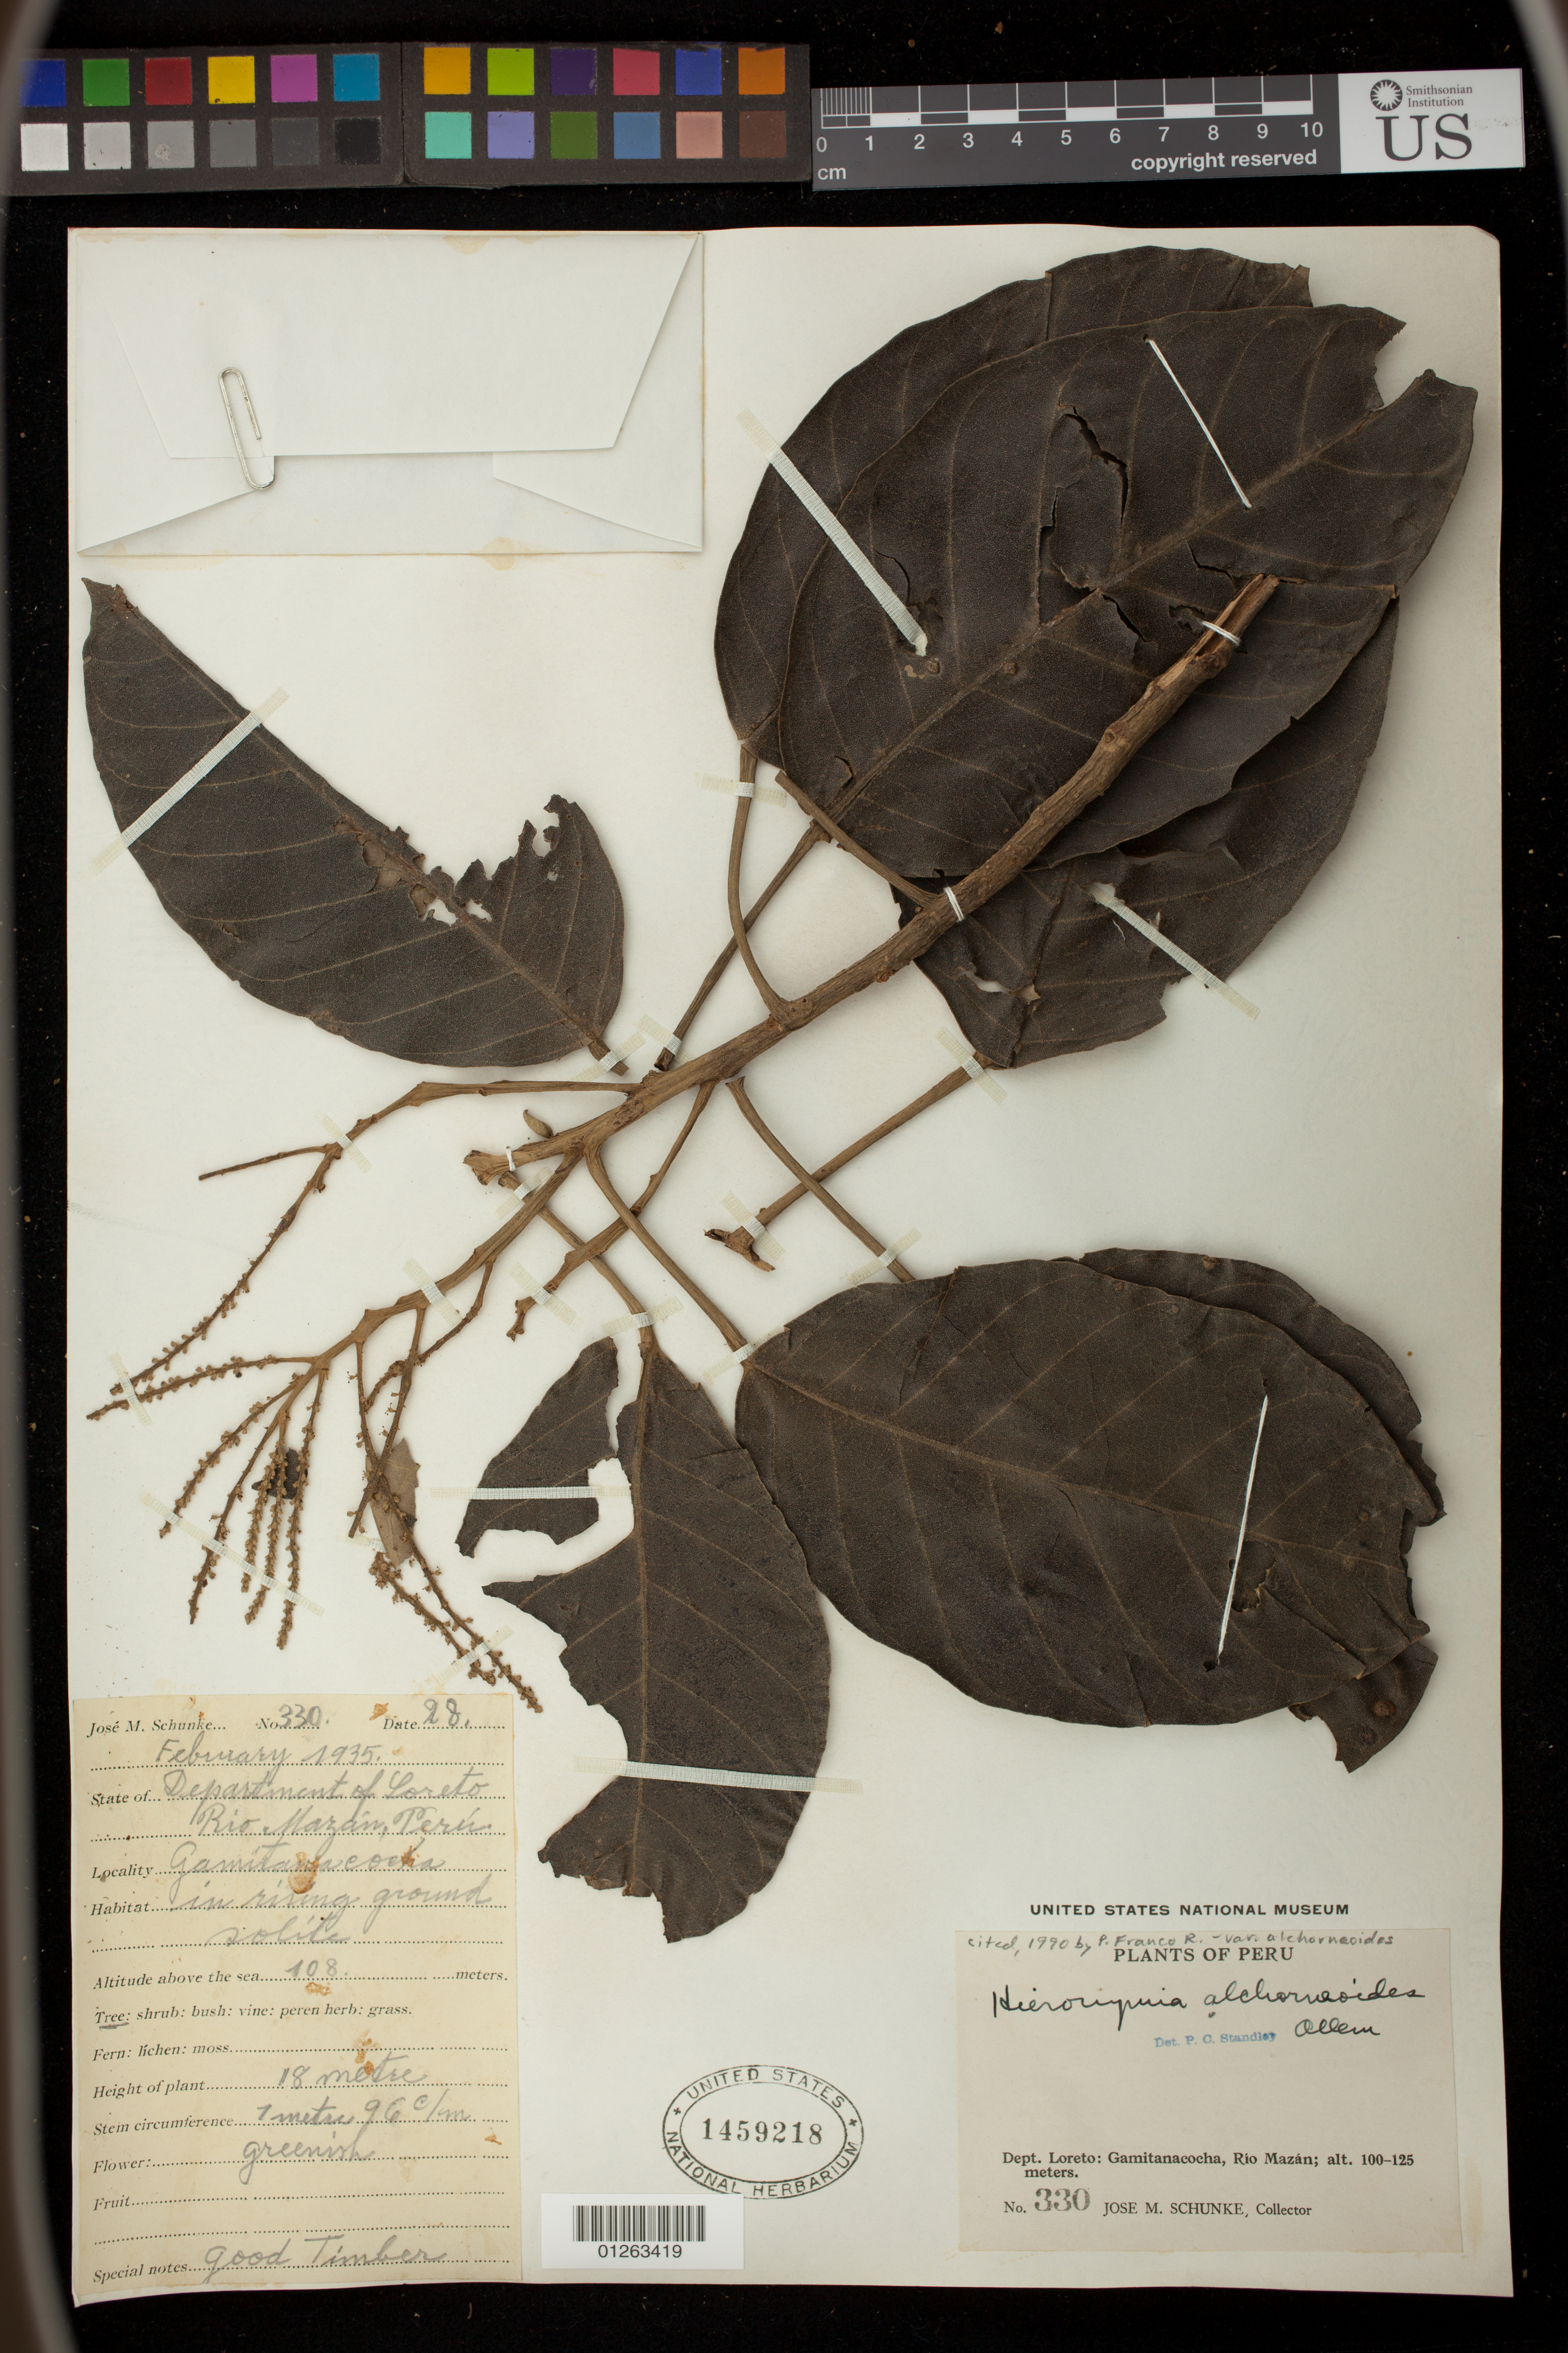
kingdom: Plantae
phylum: Tracheophyta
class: Magnoliopsida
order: Malpighiales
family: Phyllanthaceae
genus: Hieronyma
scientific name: Hieronyma alchorneoides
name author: Allemão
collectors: J. Schunke Vigo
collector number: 330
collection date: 1935-02-28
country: Peru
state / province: Loreto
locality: Rio Marzan, Gamitana Cocha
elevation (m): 102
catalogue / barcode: US 1459218